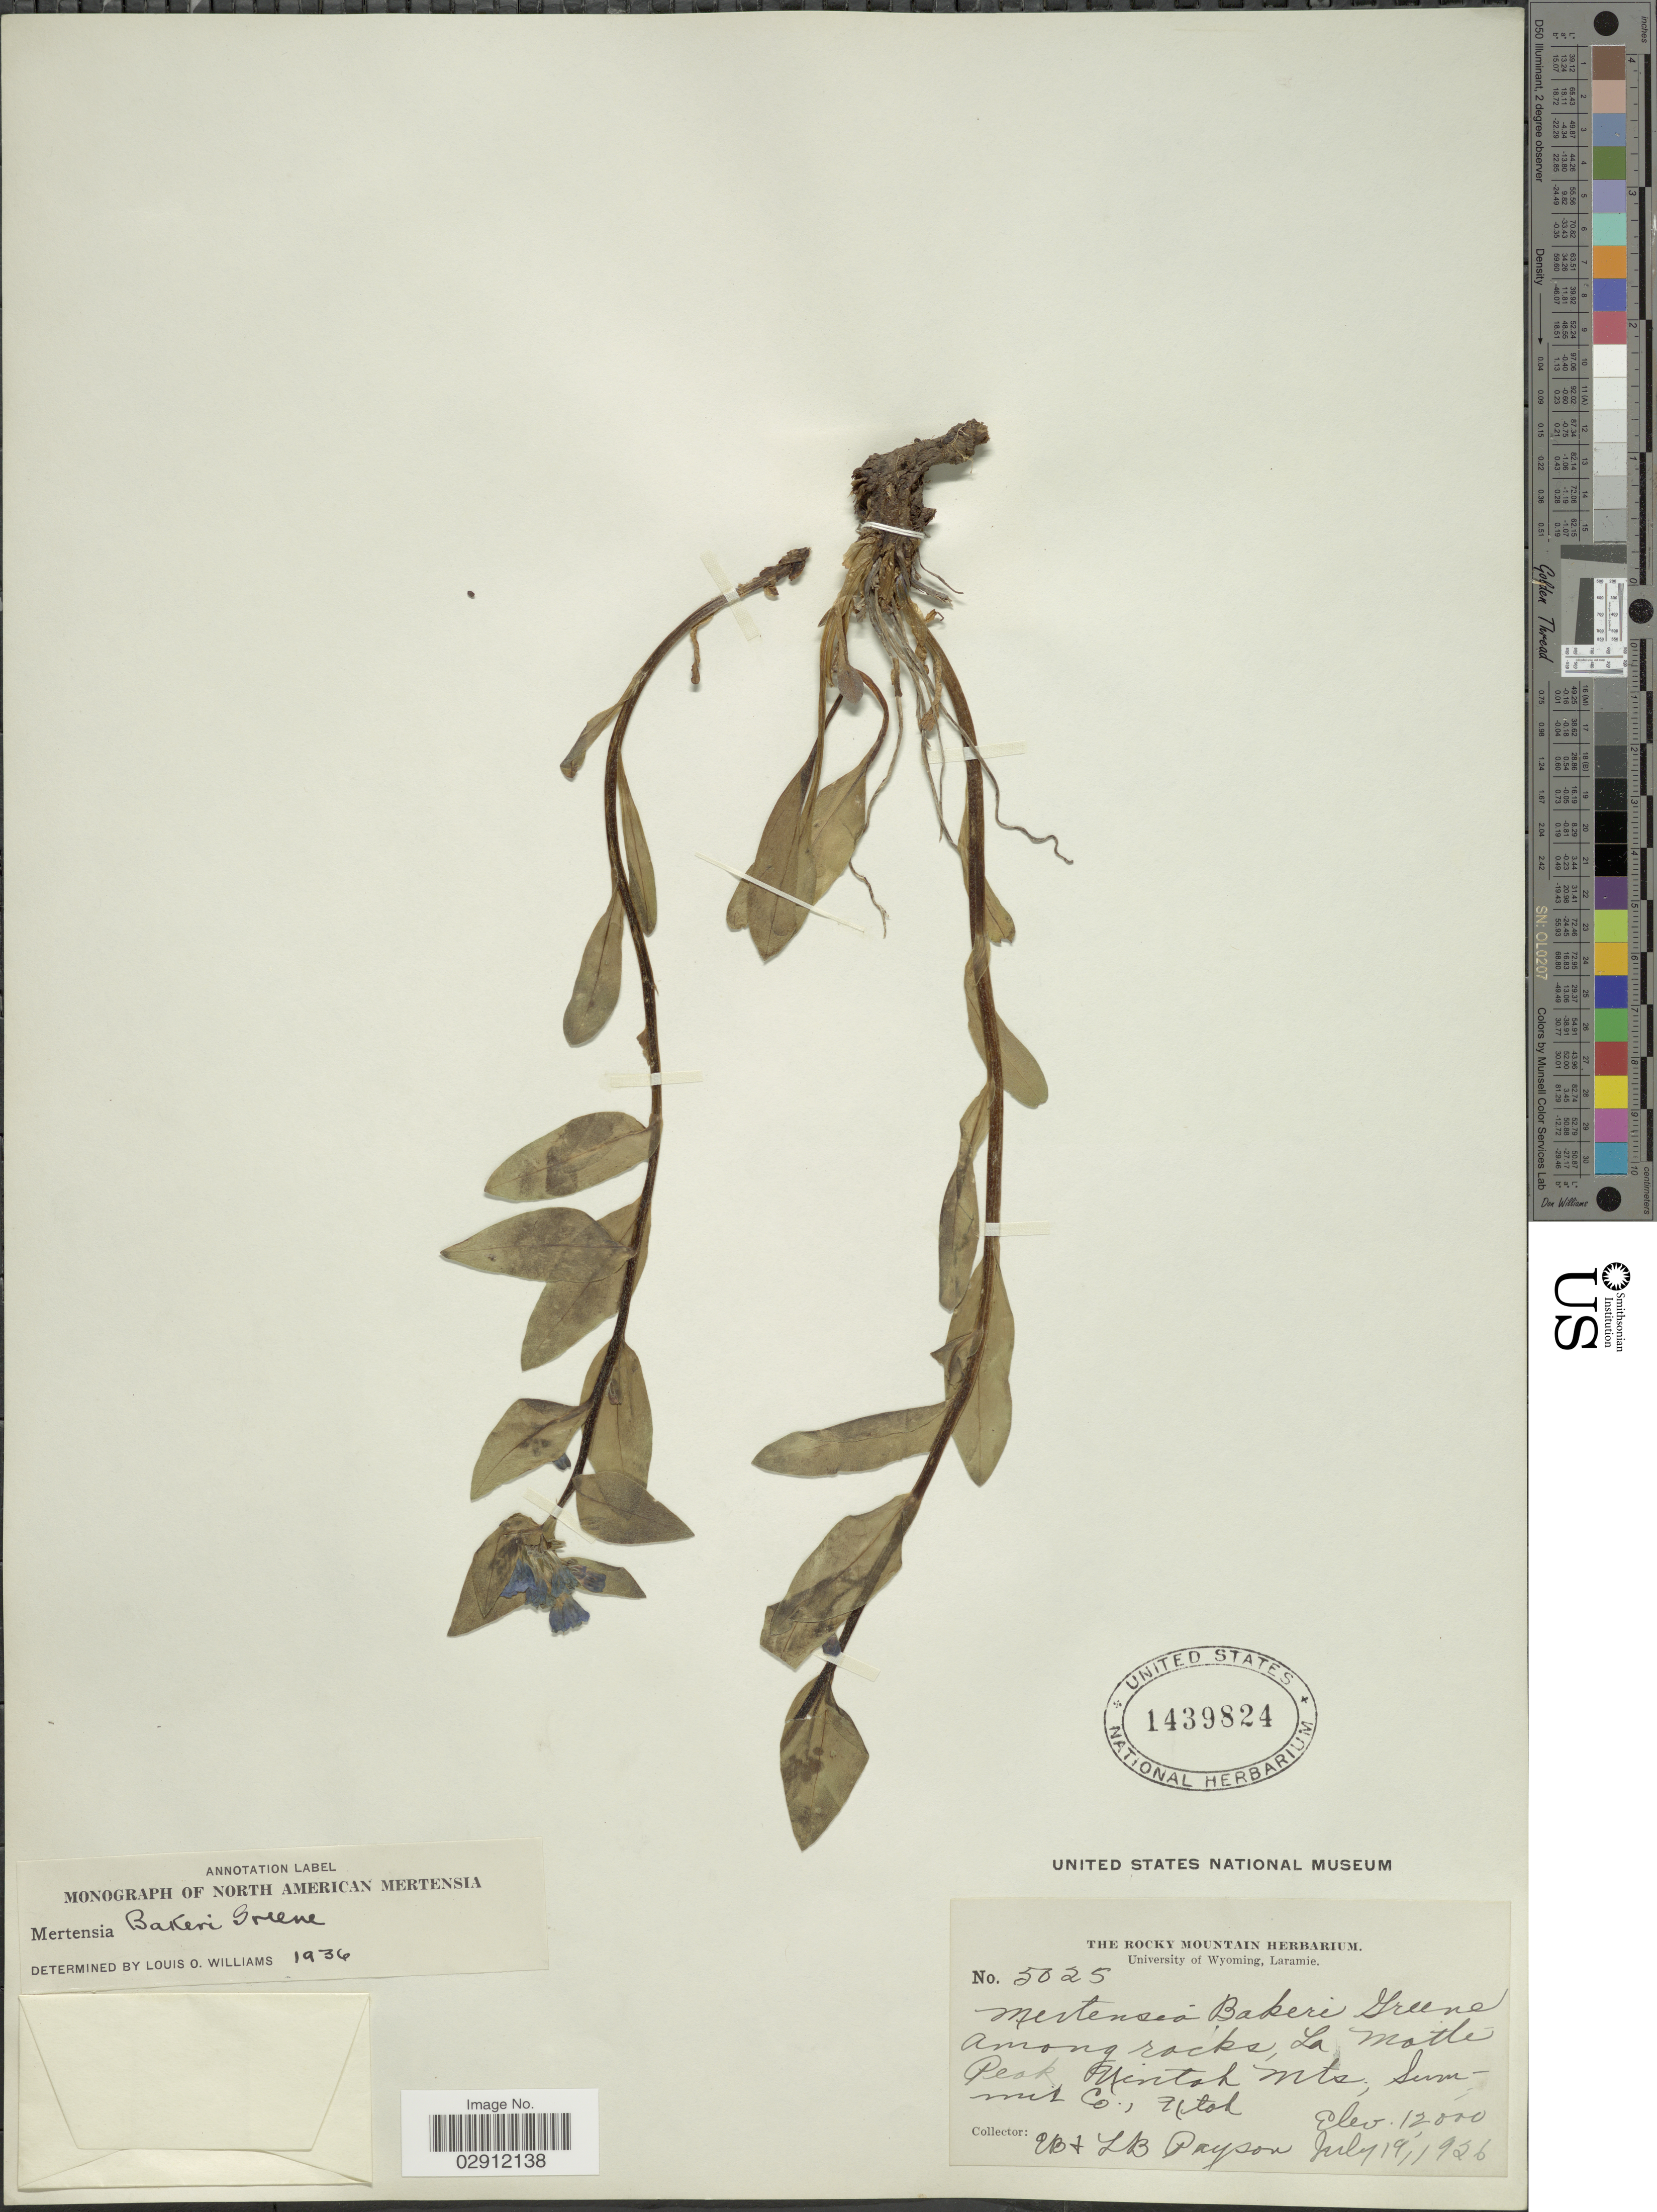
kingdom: Plantae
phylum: Tracheophyta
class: Magnoliopsida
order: Boraginales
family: Boraginaceae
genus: Mertensia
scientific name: Mertensia bakeri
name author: Greene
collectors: E. B. Payson & L. Payson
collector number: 5025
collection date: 1926-07-19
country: United States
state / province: Utah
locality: La Motte Peak, Uintah Mts., Summit Co.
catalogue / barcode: US 1439824